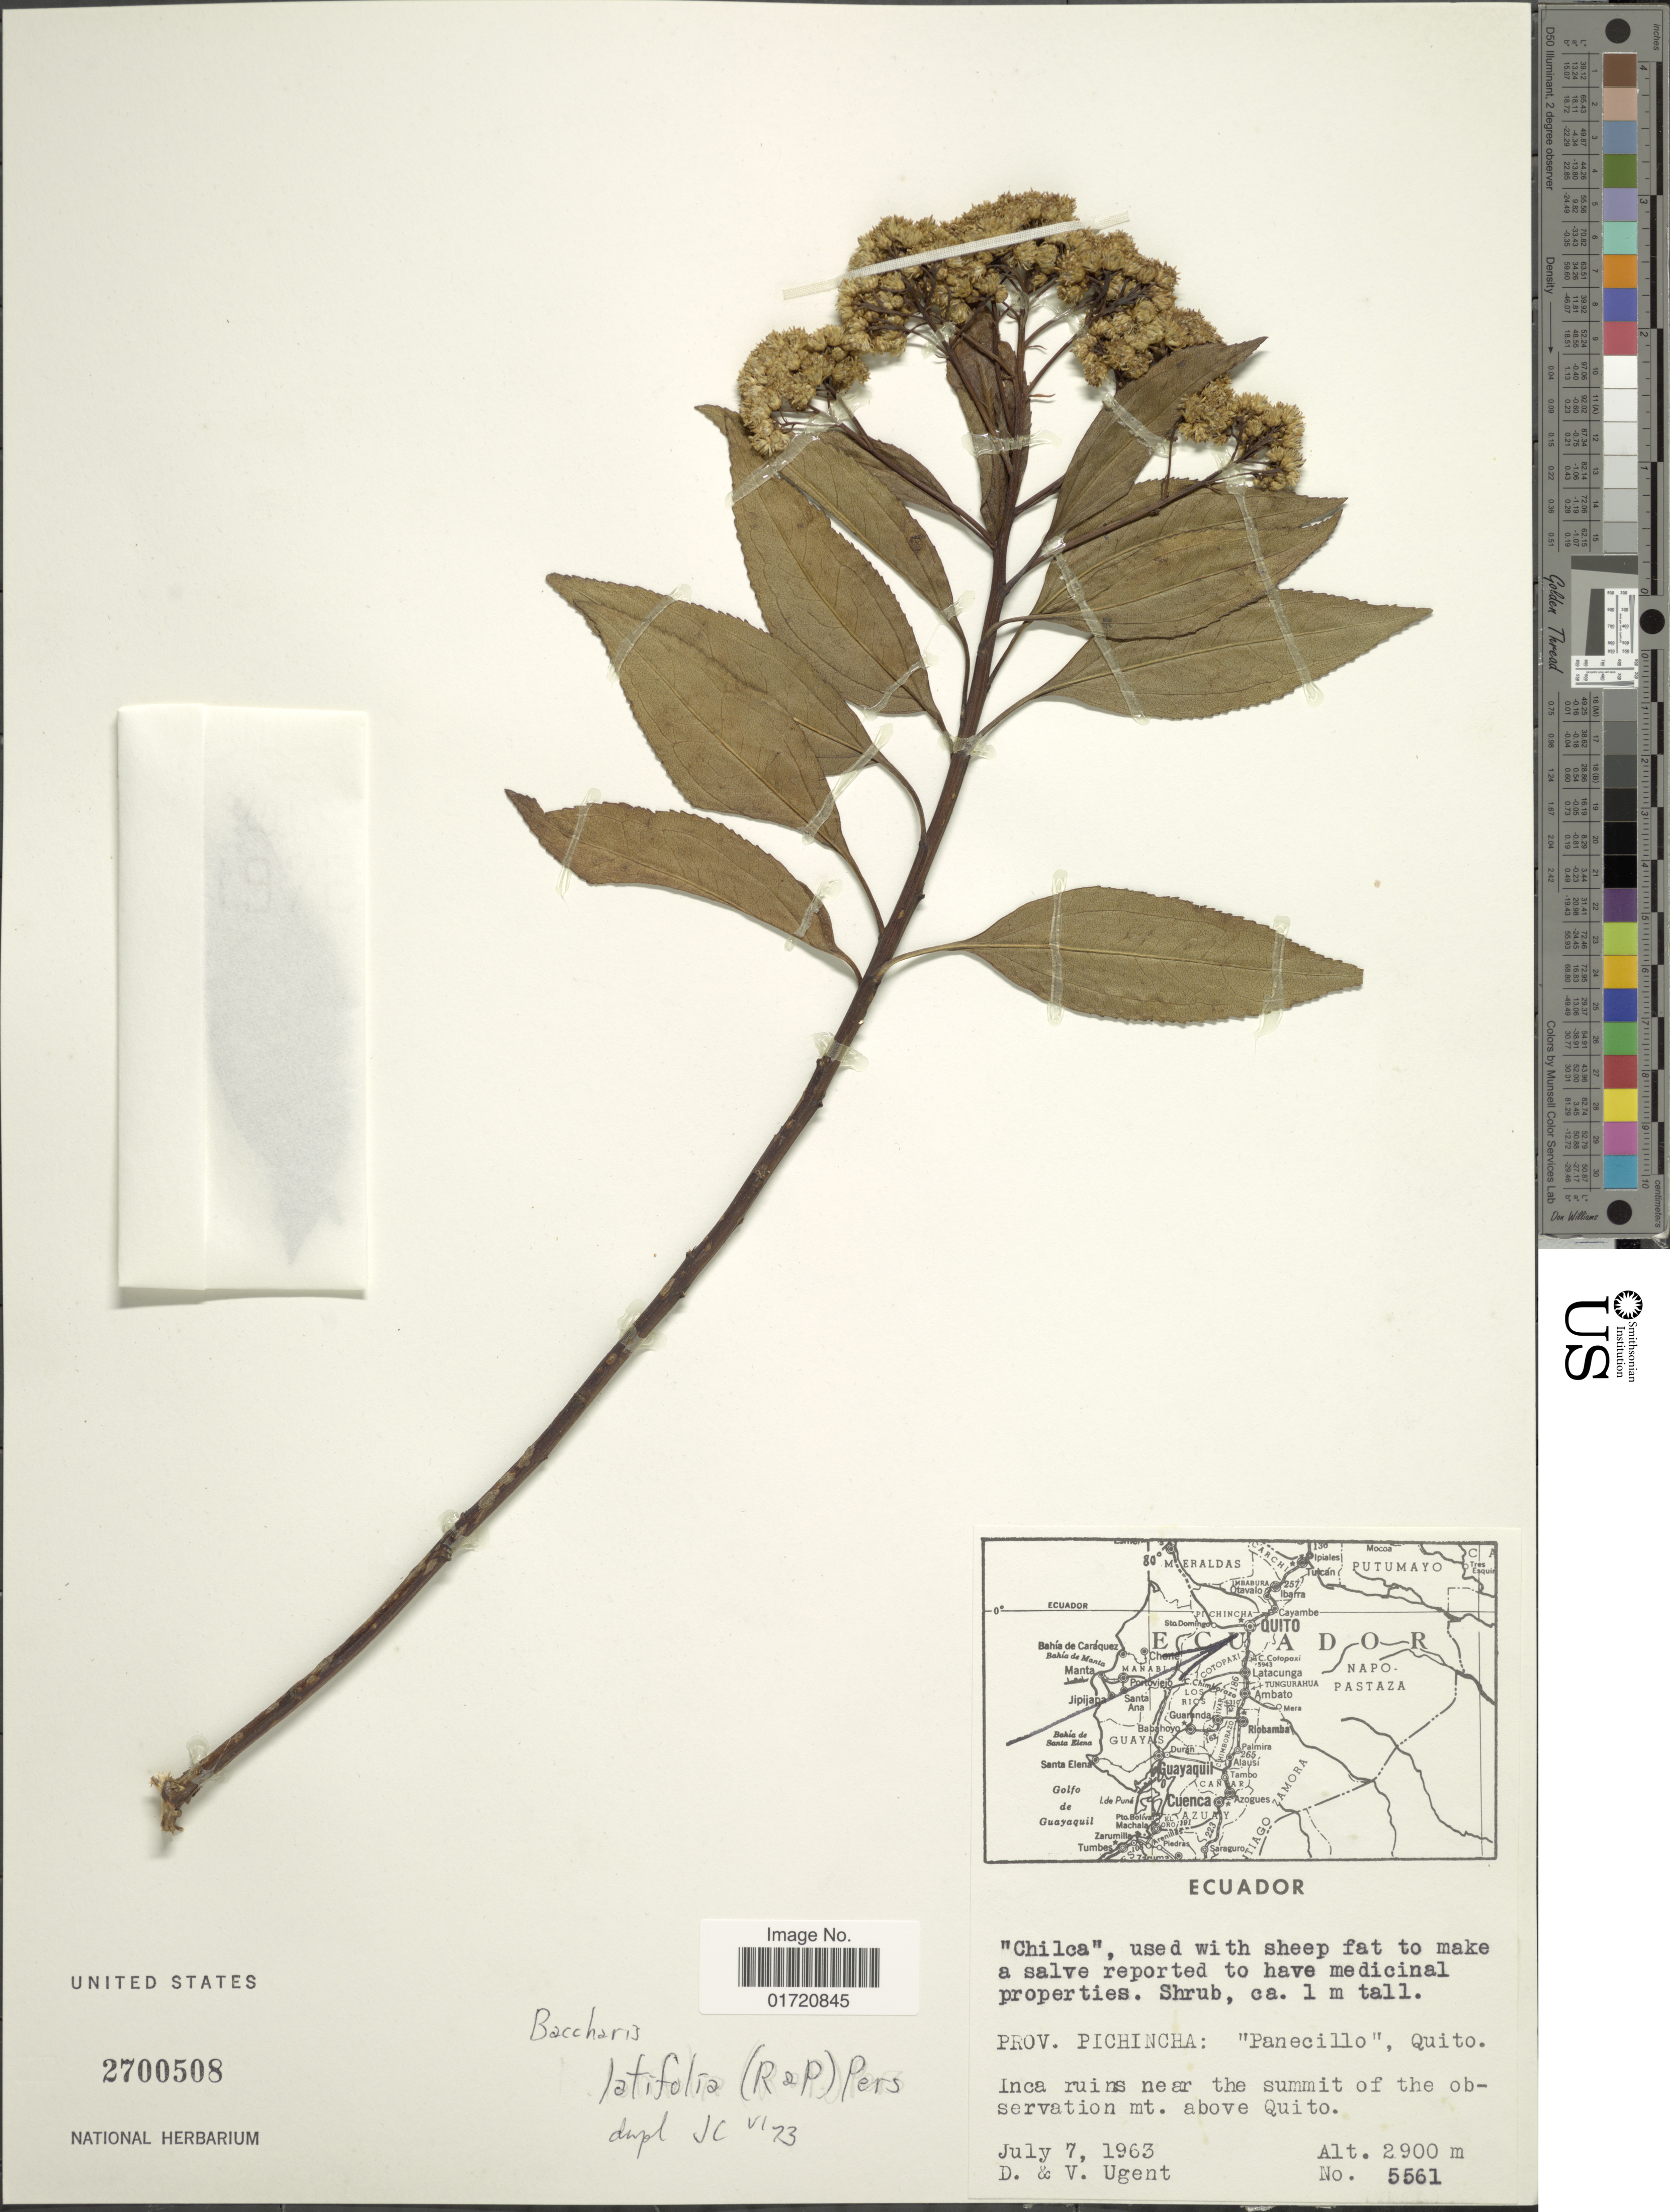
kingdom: Plantae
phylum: Tracheophyta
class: Magnoliopsida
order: Asterales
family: Asteraceae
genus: Baccharis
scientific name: Baccharis latifolia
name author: (Ruiz & Pav.) Pers.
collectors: D. Ugent & V. Ugent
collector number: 5561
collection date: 1963-07-07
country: Ecuador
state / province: Pichincha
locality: Panecillo, Quito, summit of the observation mt. above Quito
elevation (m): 2900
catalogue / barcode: US 2700508